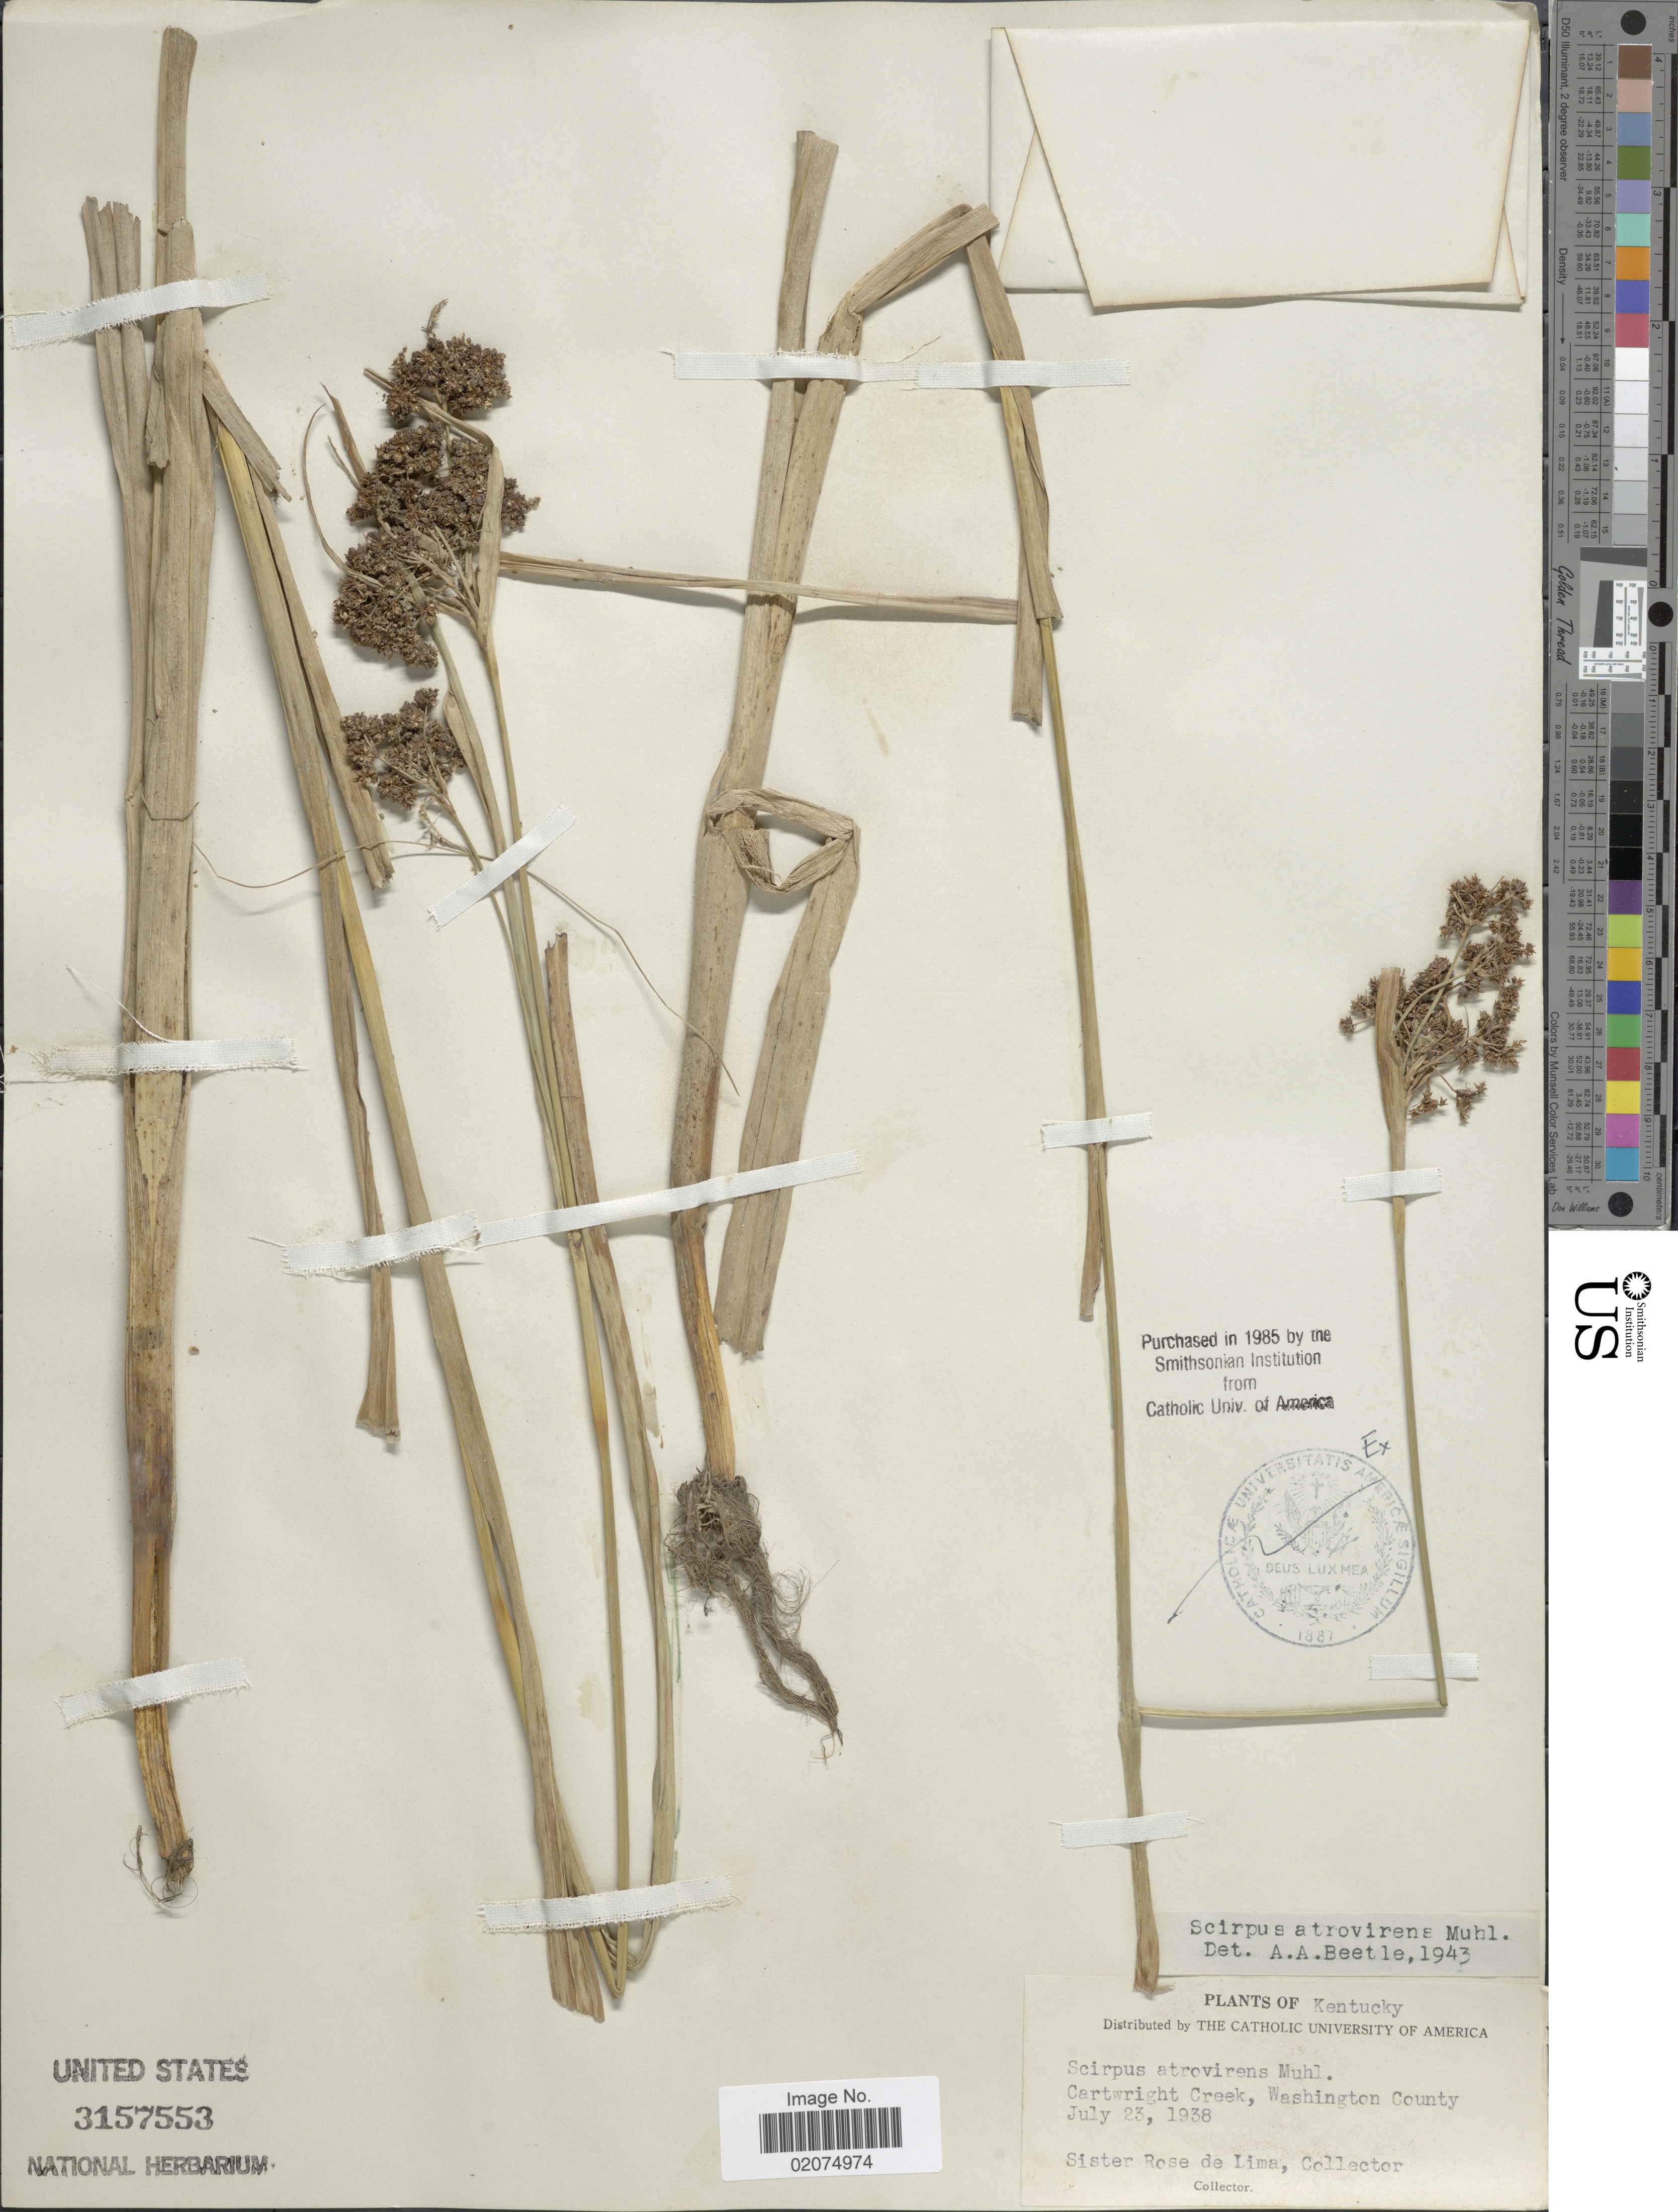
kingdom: Plantae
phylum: Tracheophyta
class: Liliopsida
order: Poales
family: Cyperaceae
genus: Scirpus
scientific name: Scirpus atrovirens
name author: Willd.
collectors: R. De Lima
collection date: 1938-07-23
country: United States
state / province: Kentucky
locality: Cartwright Creek, Washington County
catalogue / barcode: US 3157553